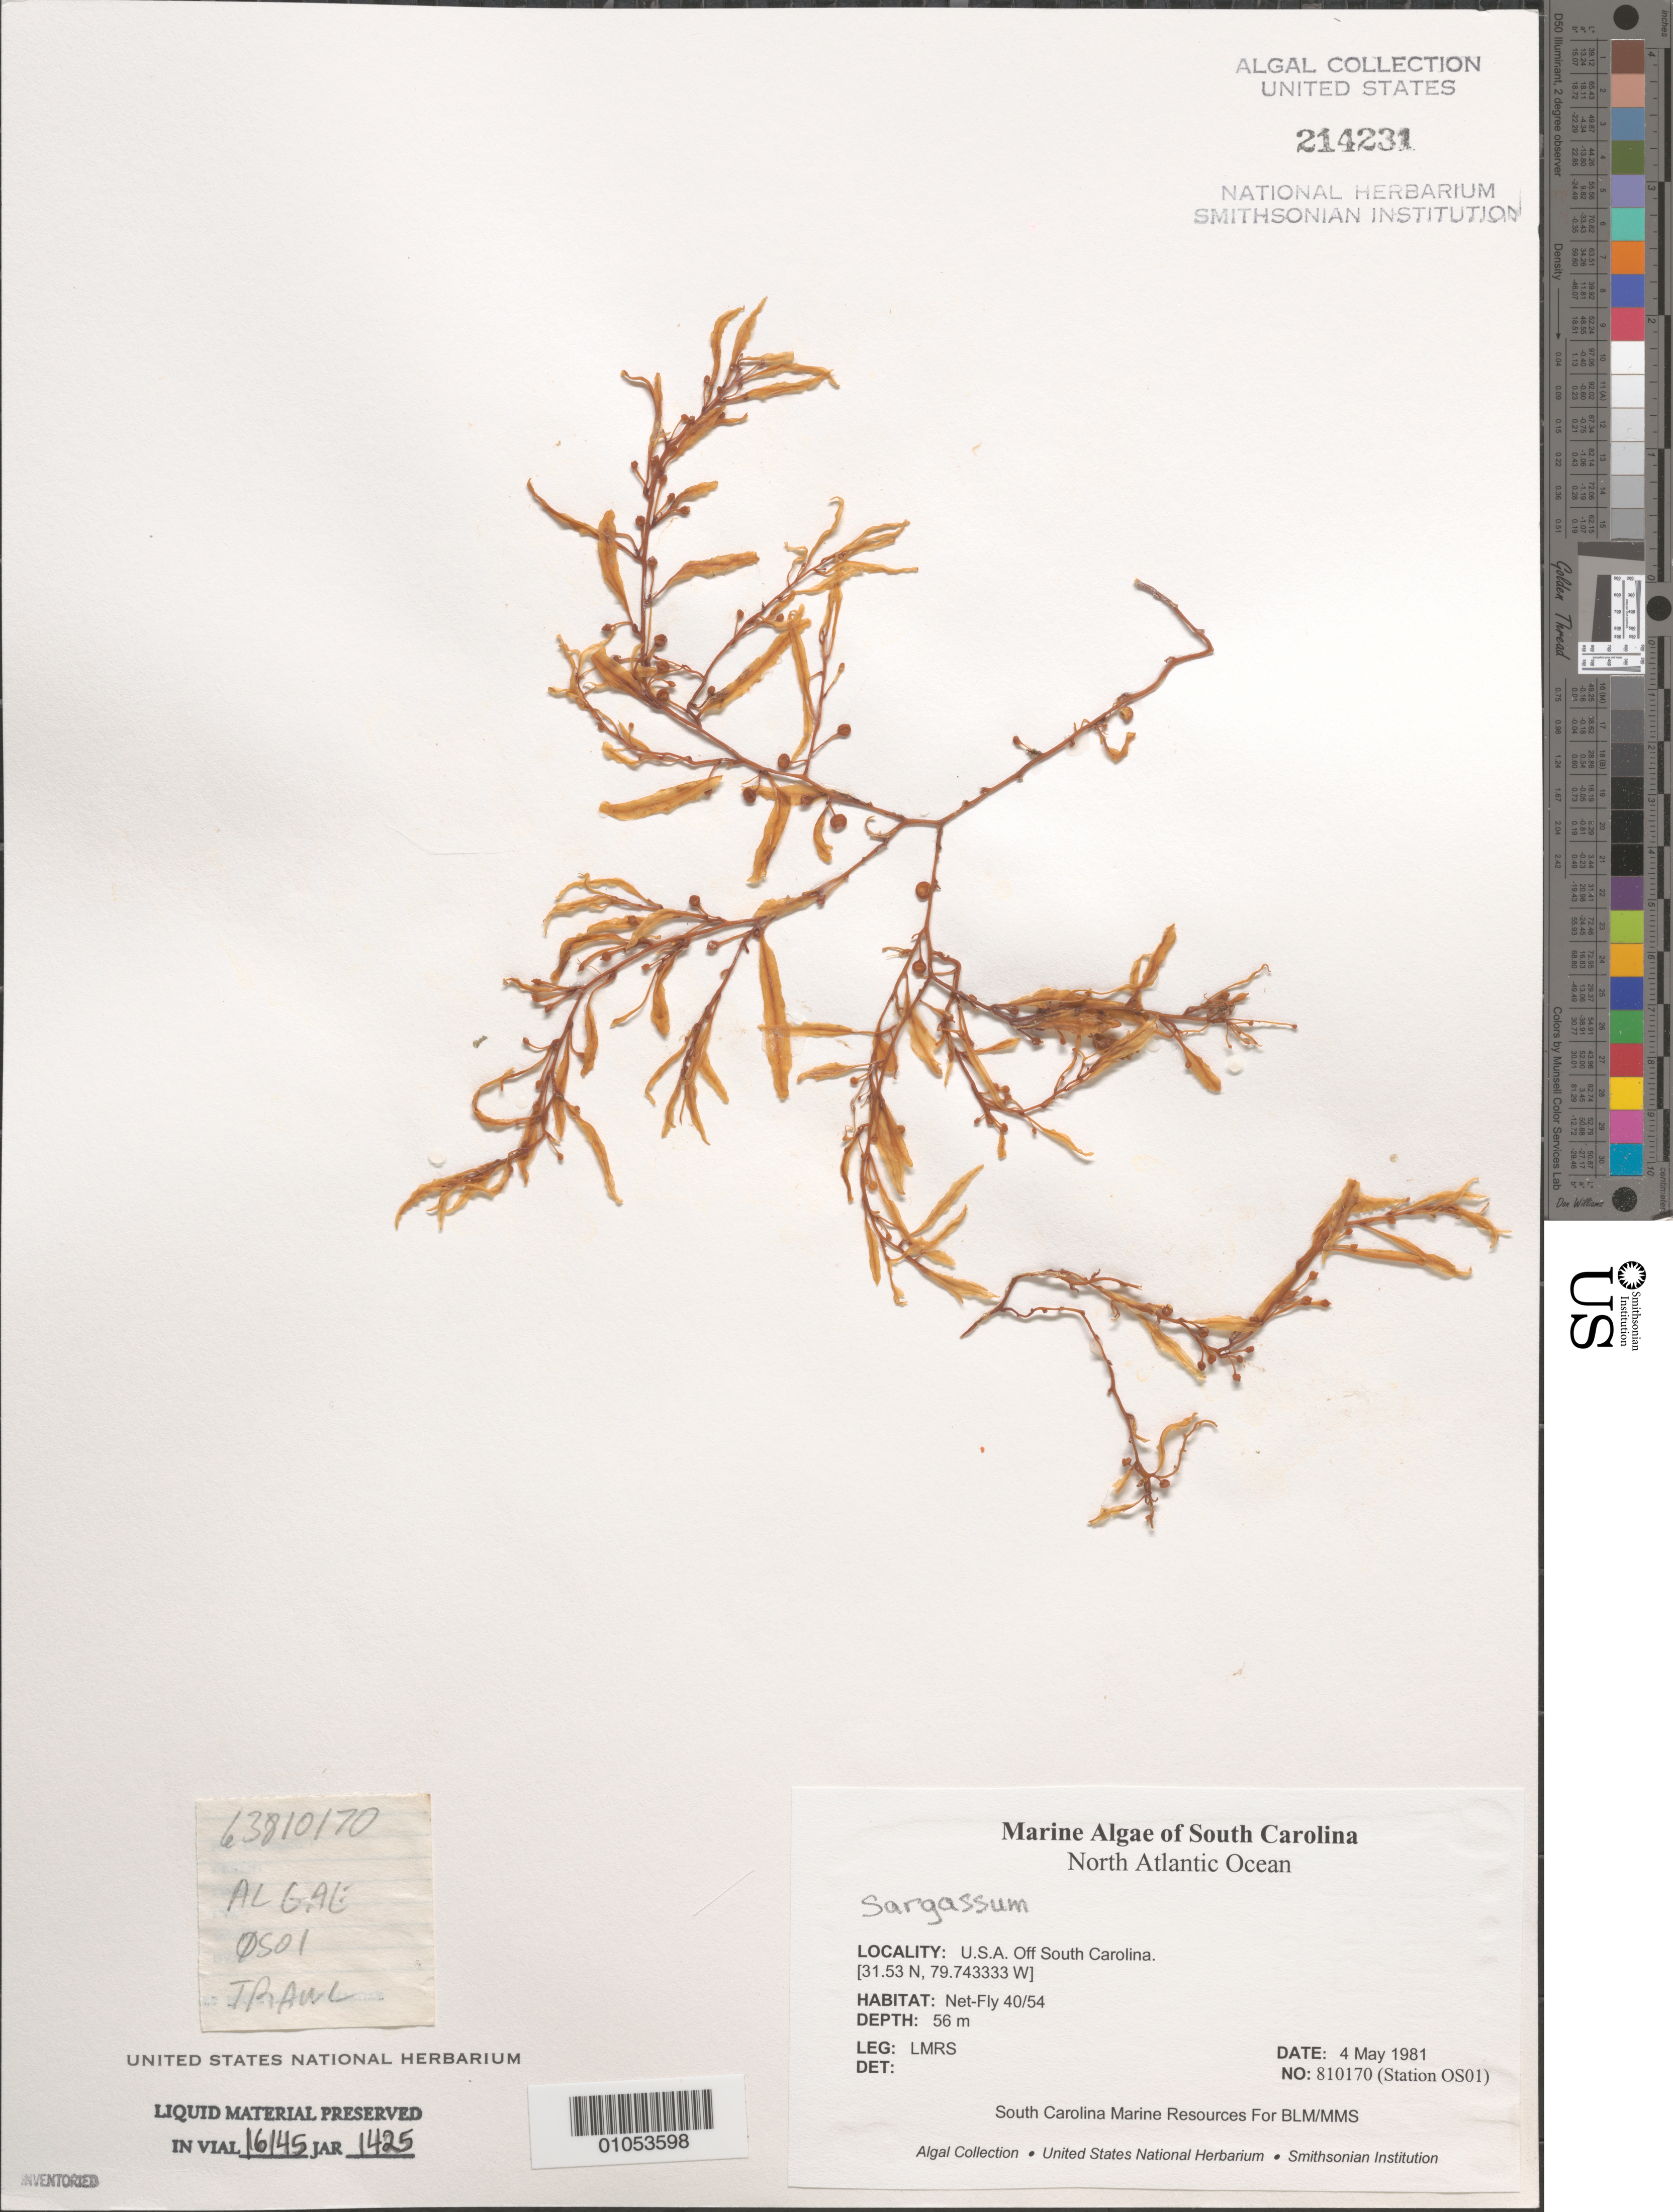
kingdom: Chromista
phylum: Ochrophyta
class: Phaeophyceae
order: Fucales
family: Sargassaceae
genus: Sargassum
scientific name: Sargassum sp.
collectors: LMRS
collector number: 810170 (Station OS01)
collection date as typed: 04 May 1981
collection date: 1981-05-04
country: United States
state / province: South Carolina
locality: North Atlantic Ocean off South Carolina coast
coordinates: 31.53 N, 79.743333 W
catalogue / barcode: US 214231